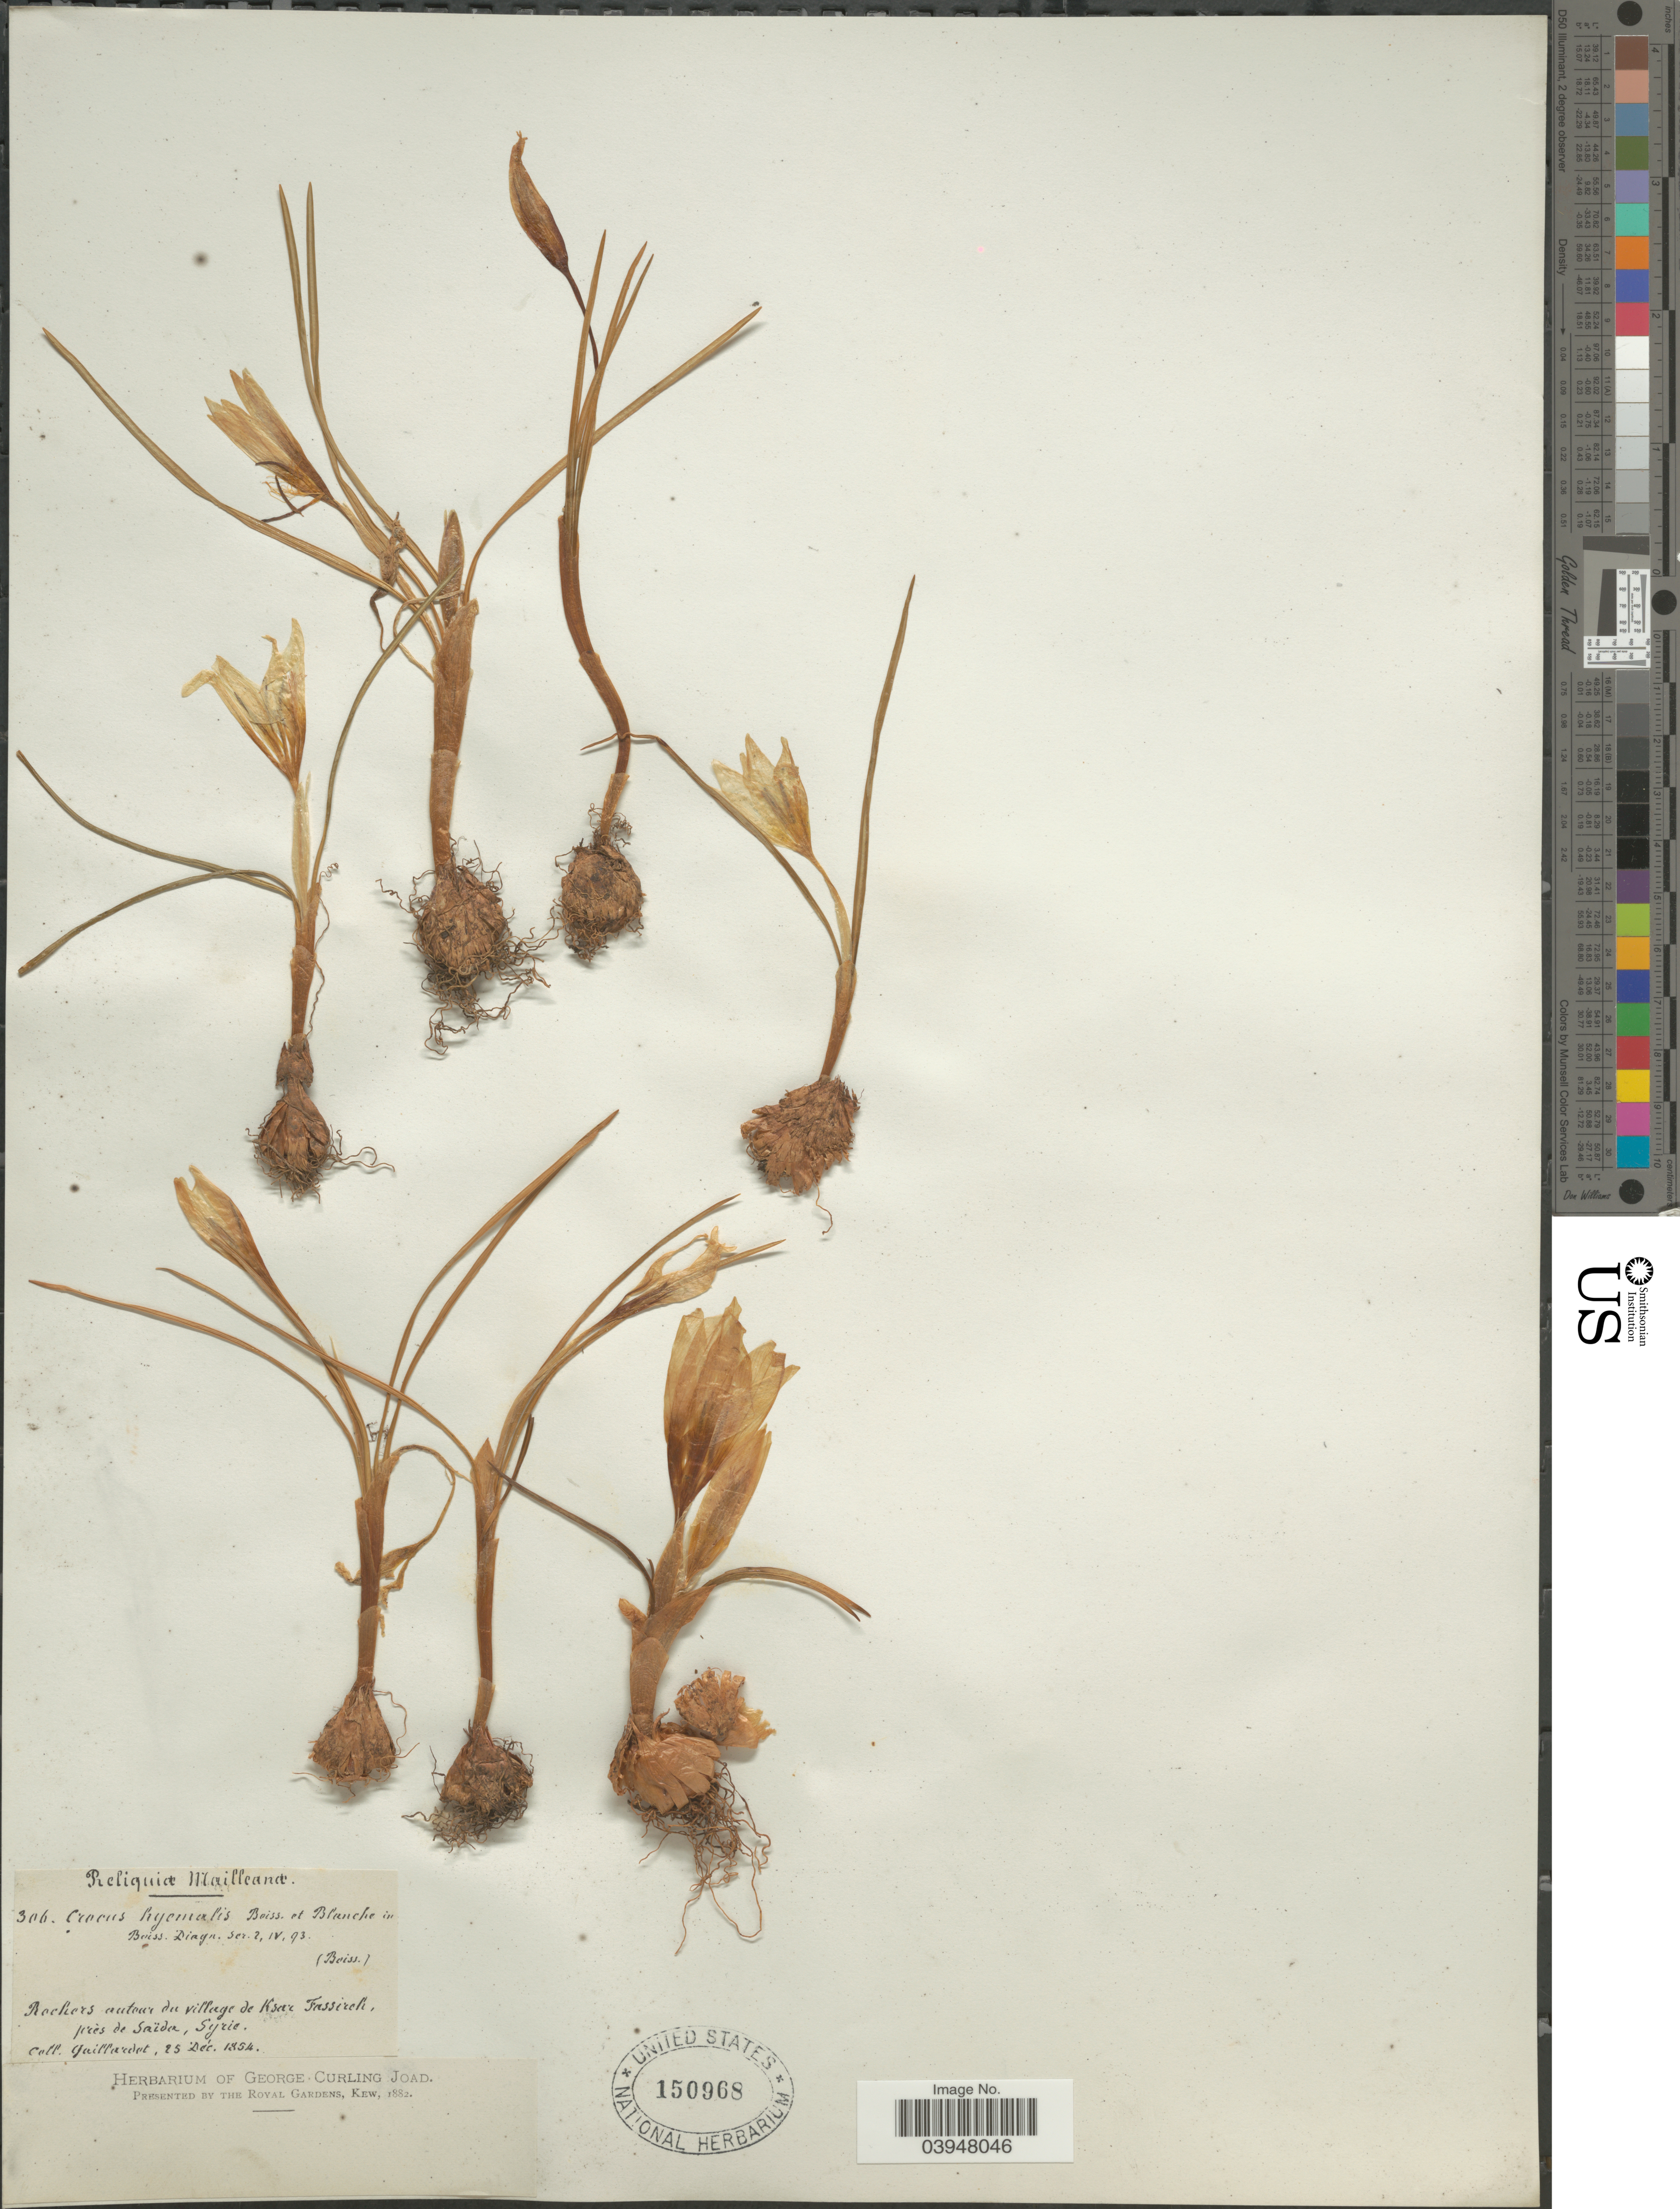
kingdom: Plantae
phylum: Tracheophyta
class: Liliopsida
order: Asparagales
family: Iridaceae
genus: Crocus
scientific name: Crocus hyemalis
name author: Boiss. & Blanche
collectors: -. Gaillardet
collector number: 306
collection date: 1854-12-25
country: Syria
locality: Rochers auteur du village de Ksou Fassireli, près de Saïda, Syrie.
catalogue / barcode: US 150968